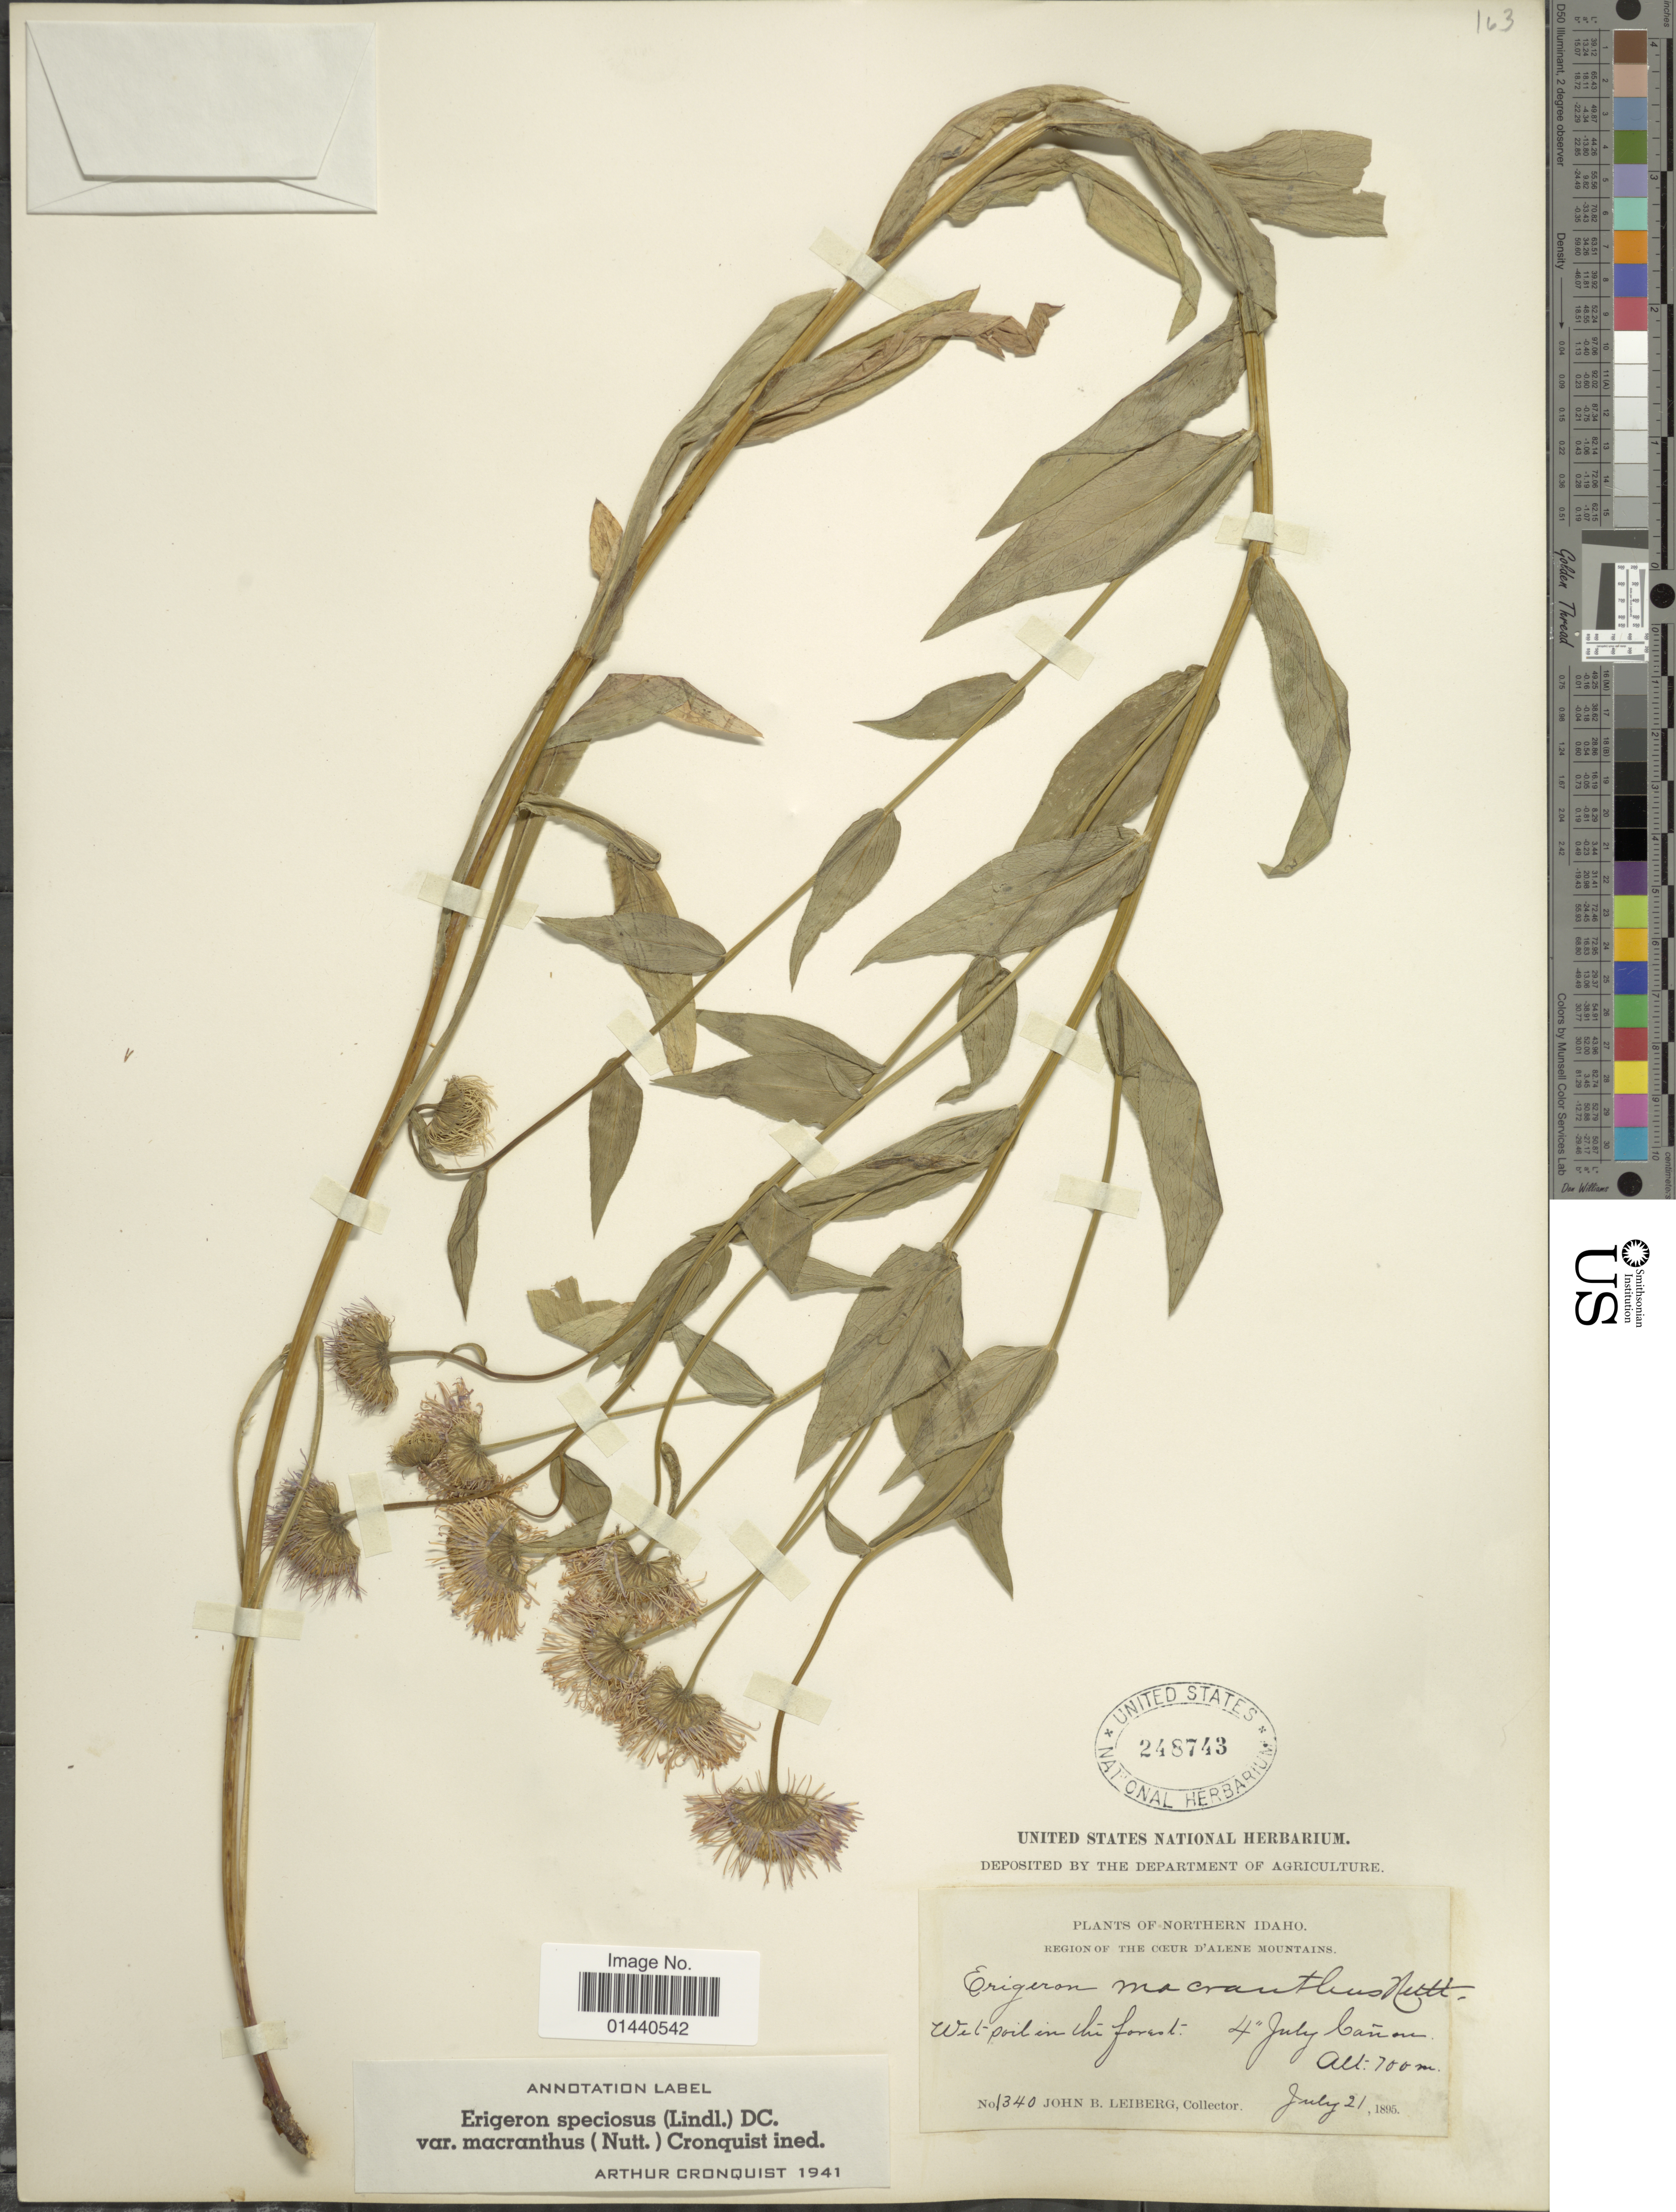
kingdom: Plantae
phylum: Tracheophyta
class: Magnoliopsida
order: Asterales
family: Asteraceae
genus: Erigeron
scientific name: Erigeron speciosus var. macranthus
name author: (Nutt.) Cronq.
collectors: J. B. Leiberg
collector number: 1340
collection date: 1895-07-21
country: United States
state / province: Idaho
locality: Northern Idaho. Region of the Oceur d'Alene Mountains. 4 July Canon.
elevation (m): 700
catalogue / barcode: US 248743